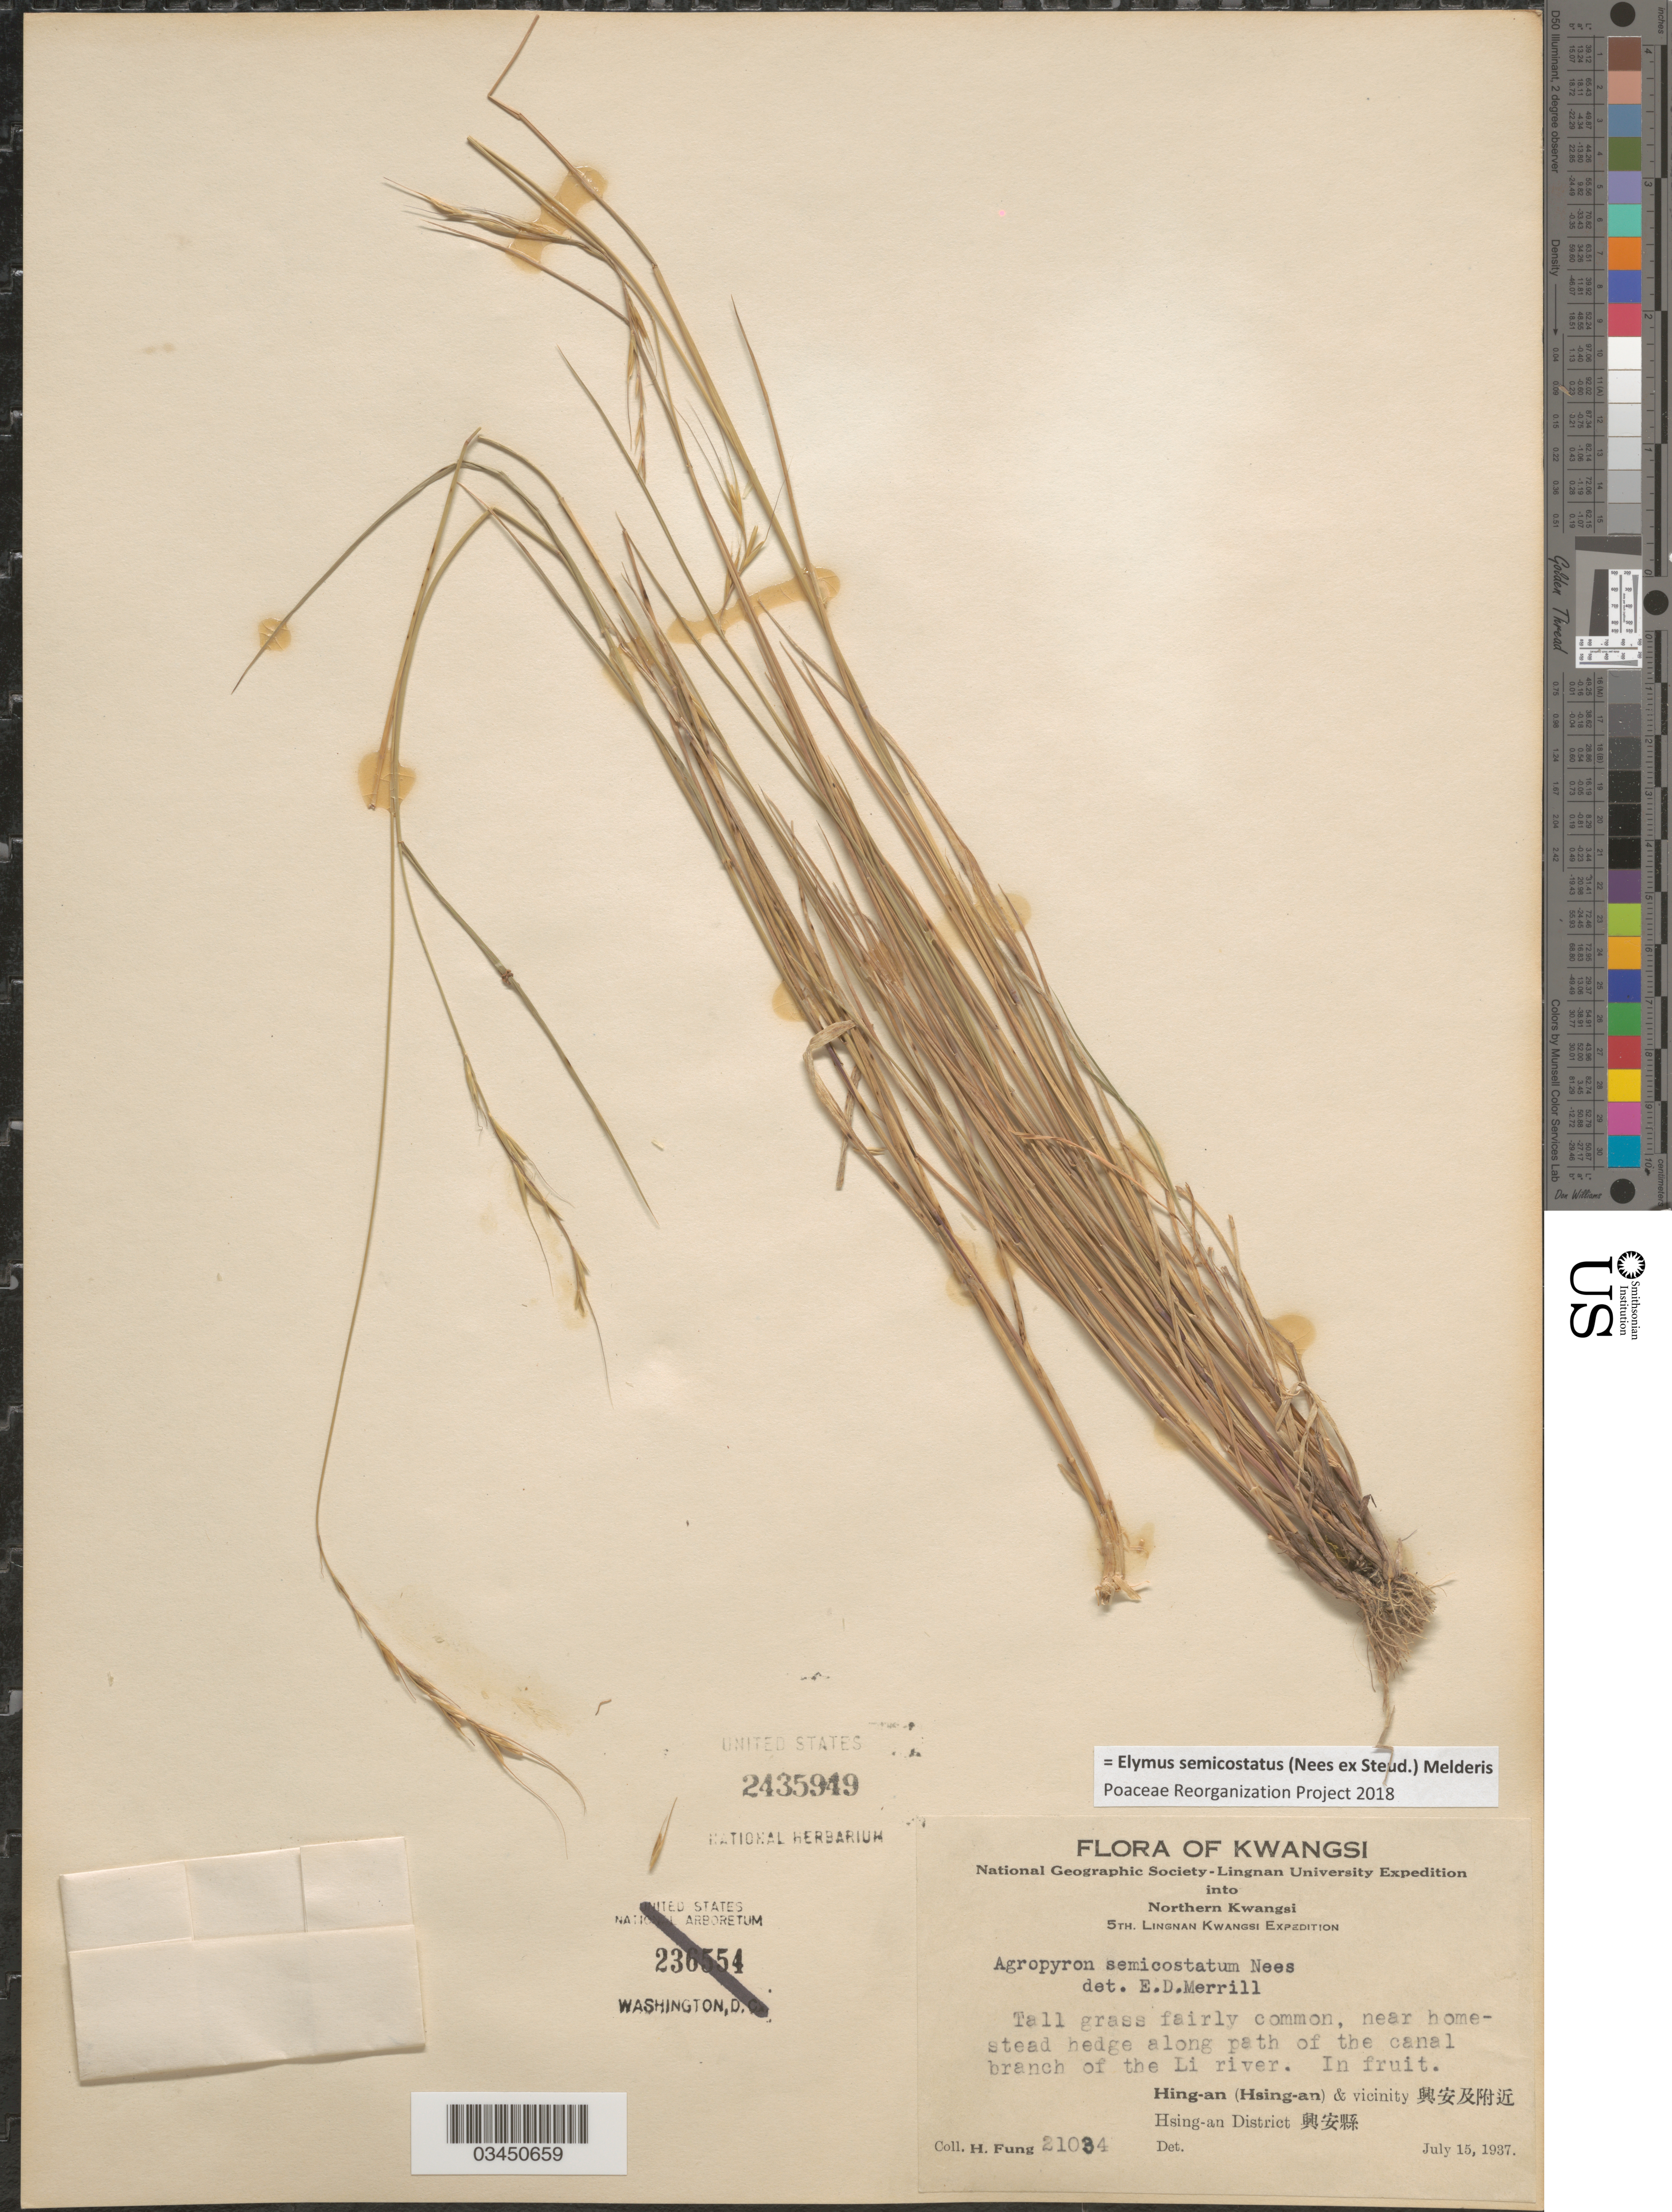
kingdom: Plantae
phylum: Tracheophyta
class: Liliopsida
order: Poales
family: Poaceae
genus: Elymus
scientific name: Elymus semicostatus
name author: (Nees ex Steud.) Melderis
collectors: H. Fung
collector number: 21034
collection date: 1937-07-15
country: China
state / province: Guangxi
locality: Kwangsi. National Geographic Society-Lingnan University Expedition into Northern Kwangsi. 5th. Lingnan Kwangsi Expedition. Common, near homestead hedge along path of the canal branch of the Li river. Hing-an (Hsing-an) & vicinity X. Hsing-an District X.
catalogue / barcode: US 2435949